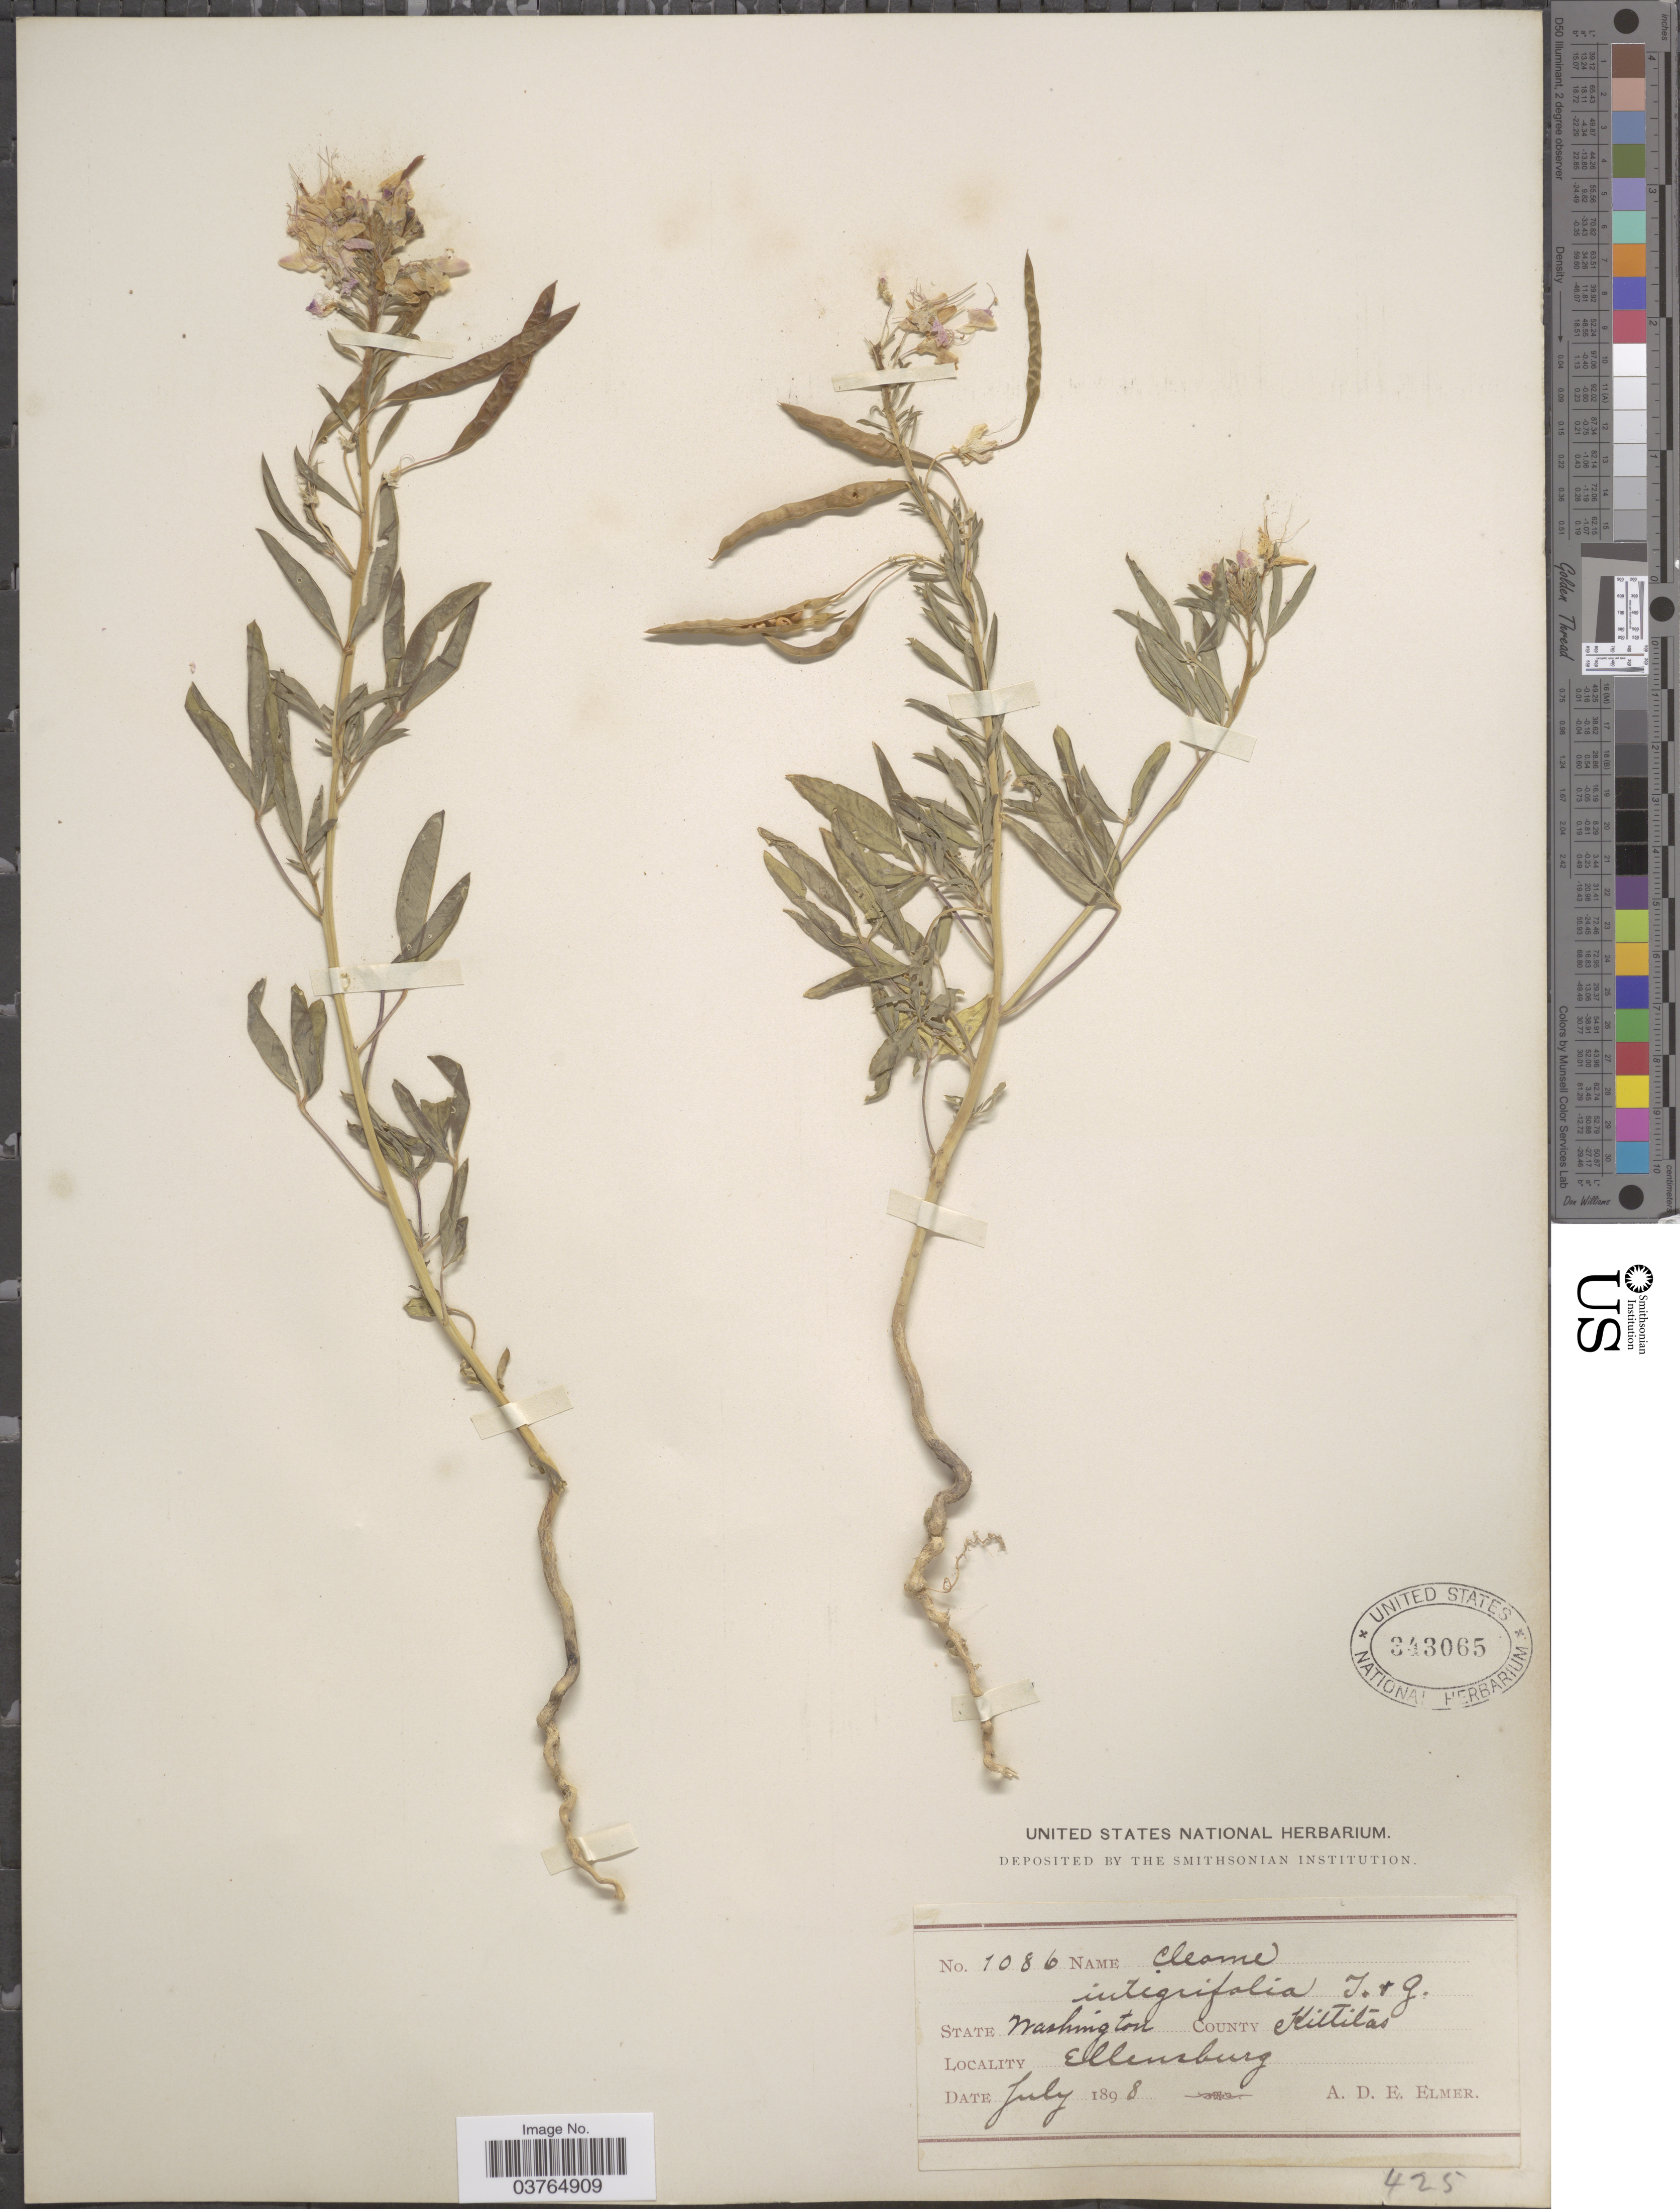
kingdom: Plantae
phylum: Tracheophyta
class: Magnoliopsida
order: Brassicales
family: Cleomaceae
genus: Cleomella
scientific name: Cleomella serrulata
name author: (Pursh) Roalson & J.C. Hall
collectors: A. D. E. Elmer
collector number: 1086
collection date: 1898-07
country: United States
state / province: Washington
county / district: Kittitas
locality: County Kittitas. Ellensburg.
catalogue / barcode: US 343065